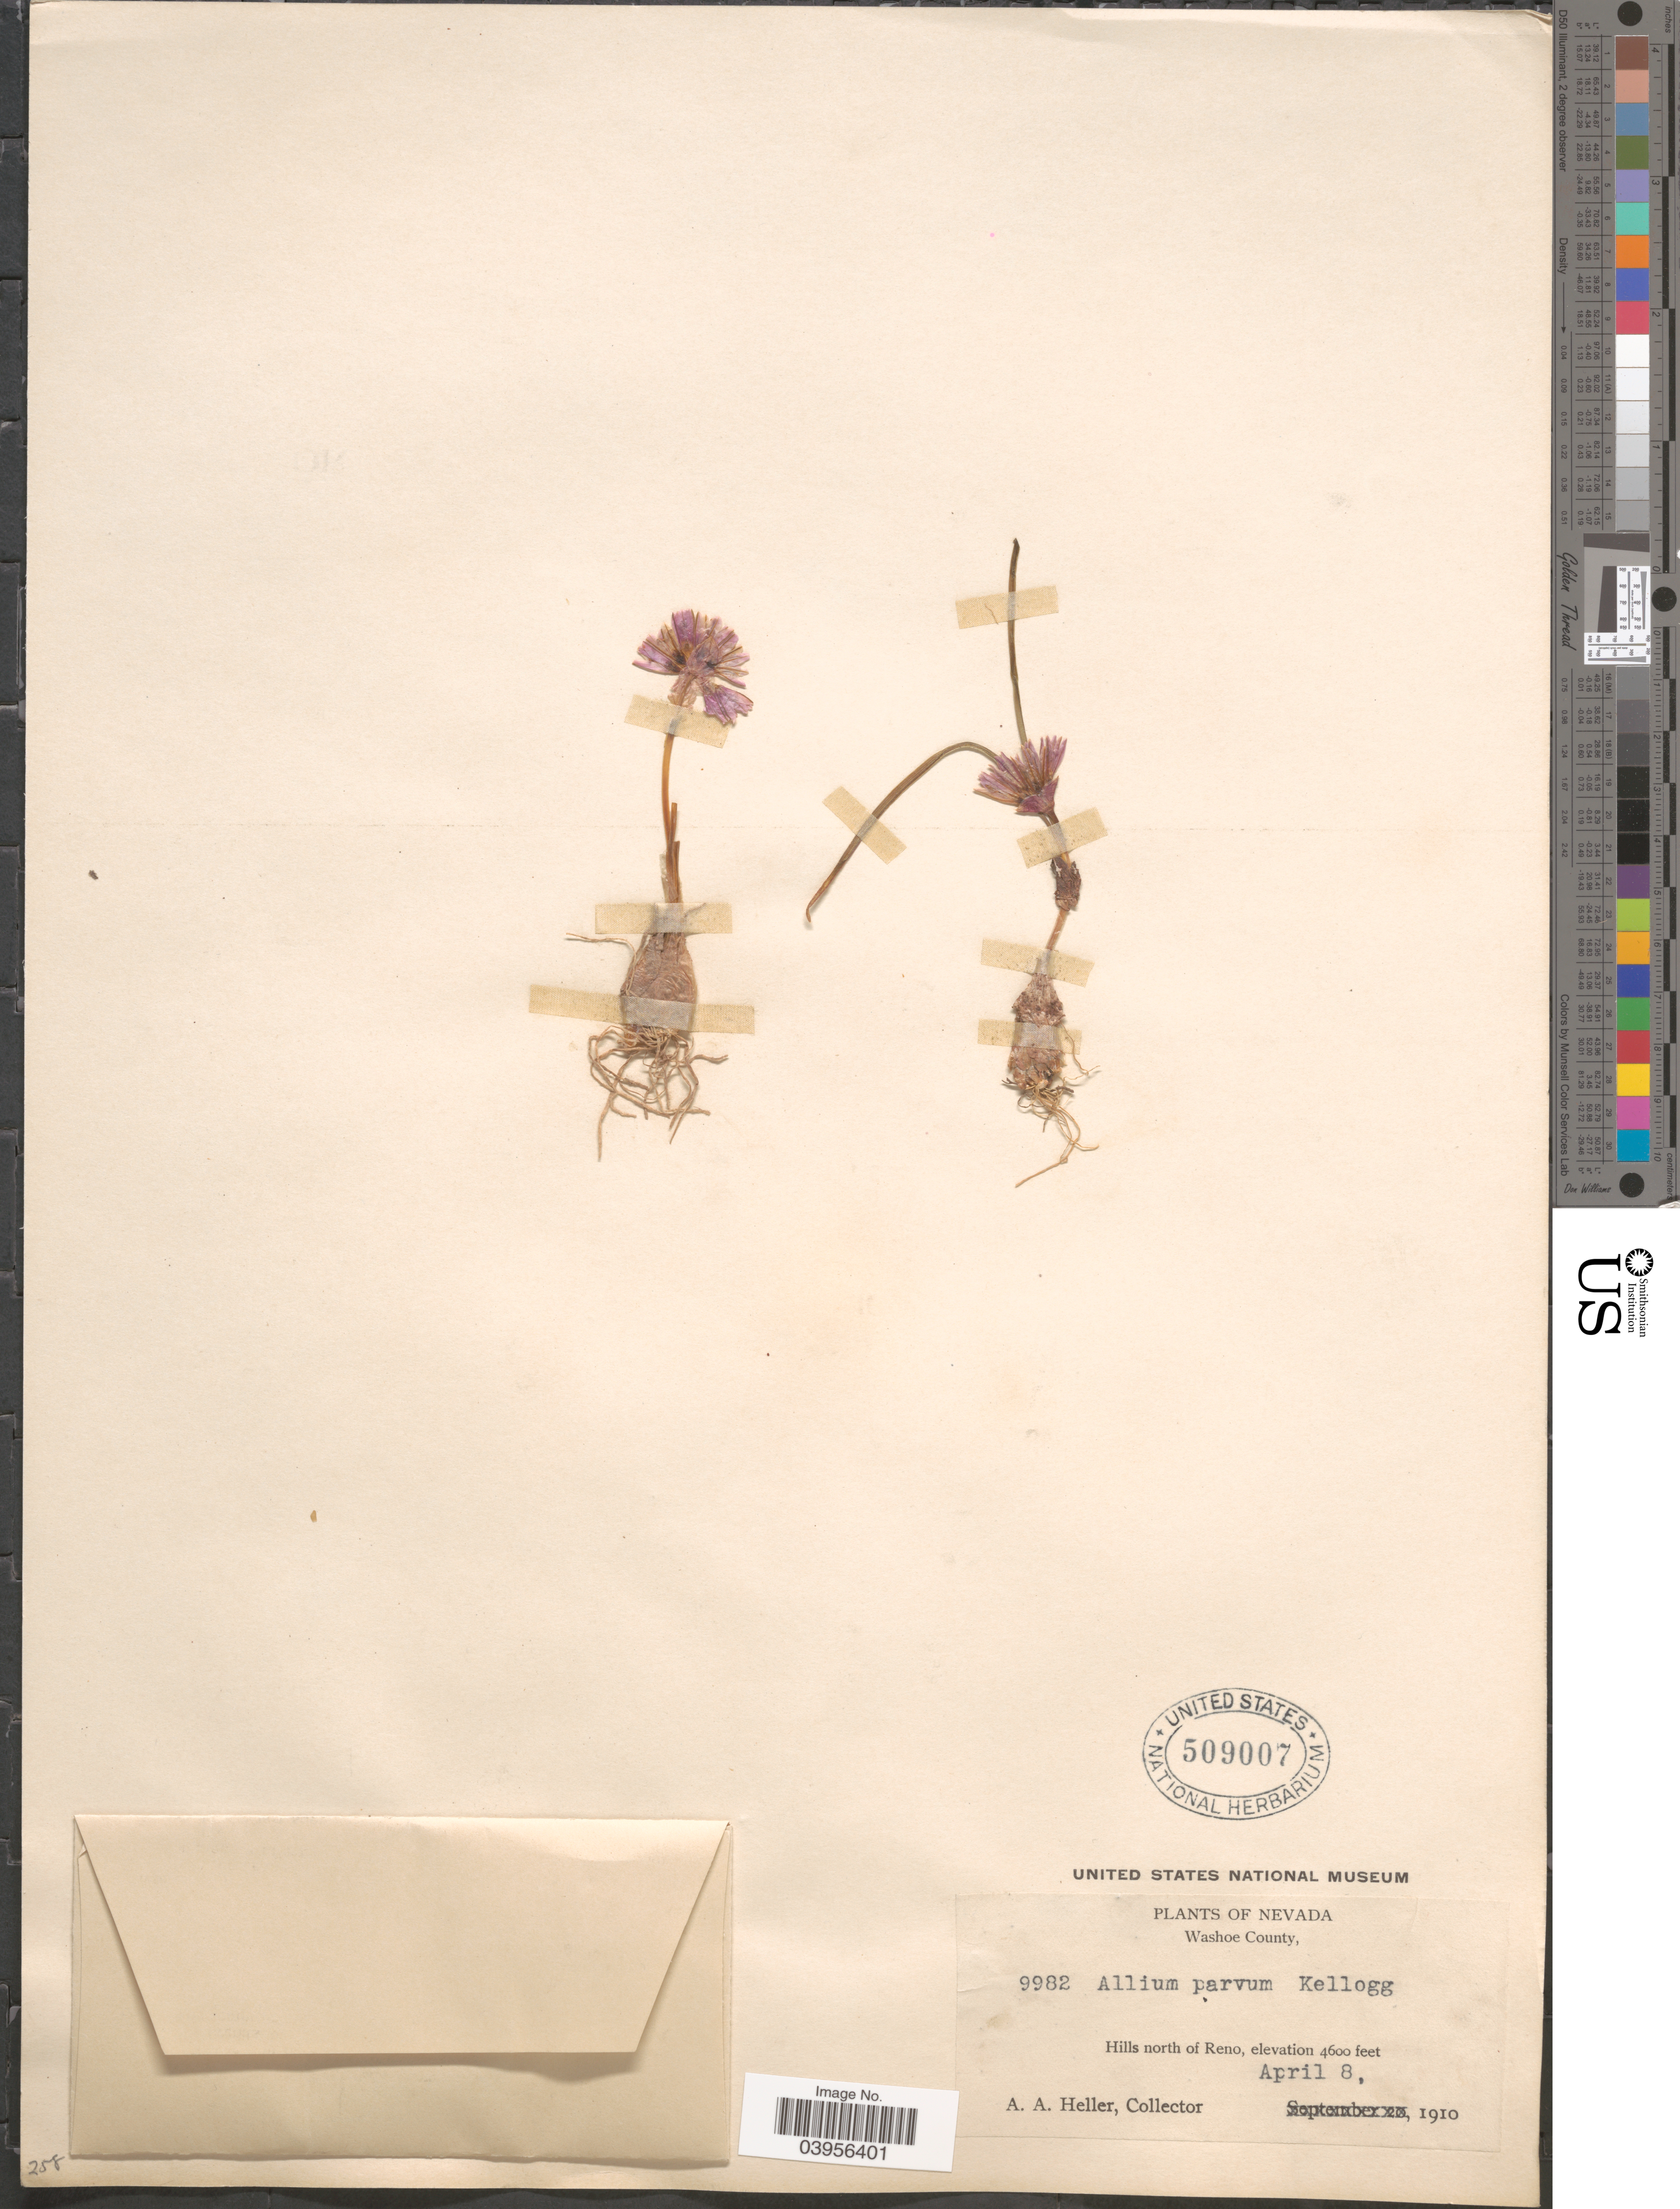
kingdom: Plantae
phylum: Tracheophyta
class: Liliopsida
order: Asparagales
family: Amaryllidaceae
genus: Allium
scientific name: Allium parvum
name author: Kellogg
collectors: A. A. Heller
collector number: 9982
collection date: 1910-04-08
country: United States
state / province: Nevada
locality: Washoe County. Hills north of Reno.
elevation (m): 1402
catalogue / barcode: US 509007